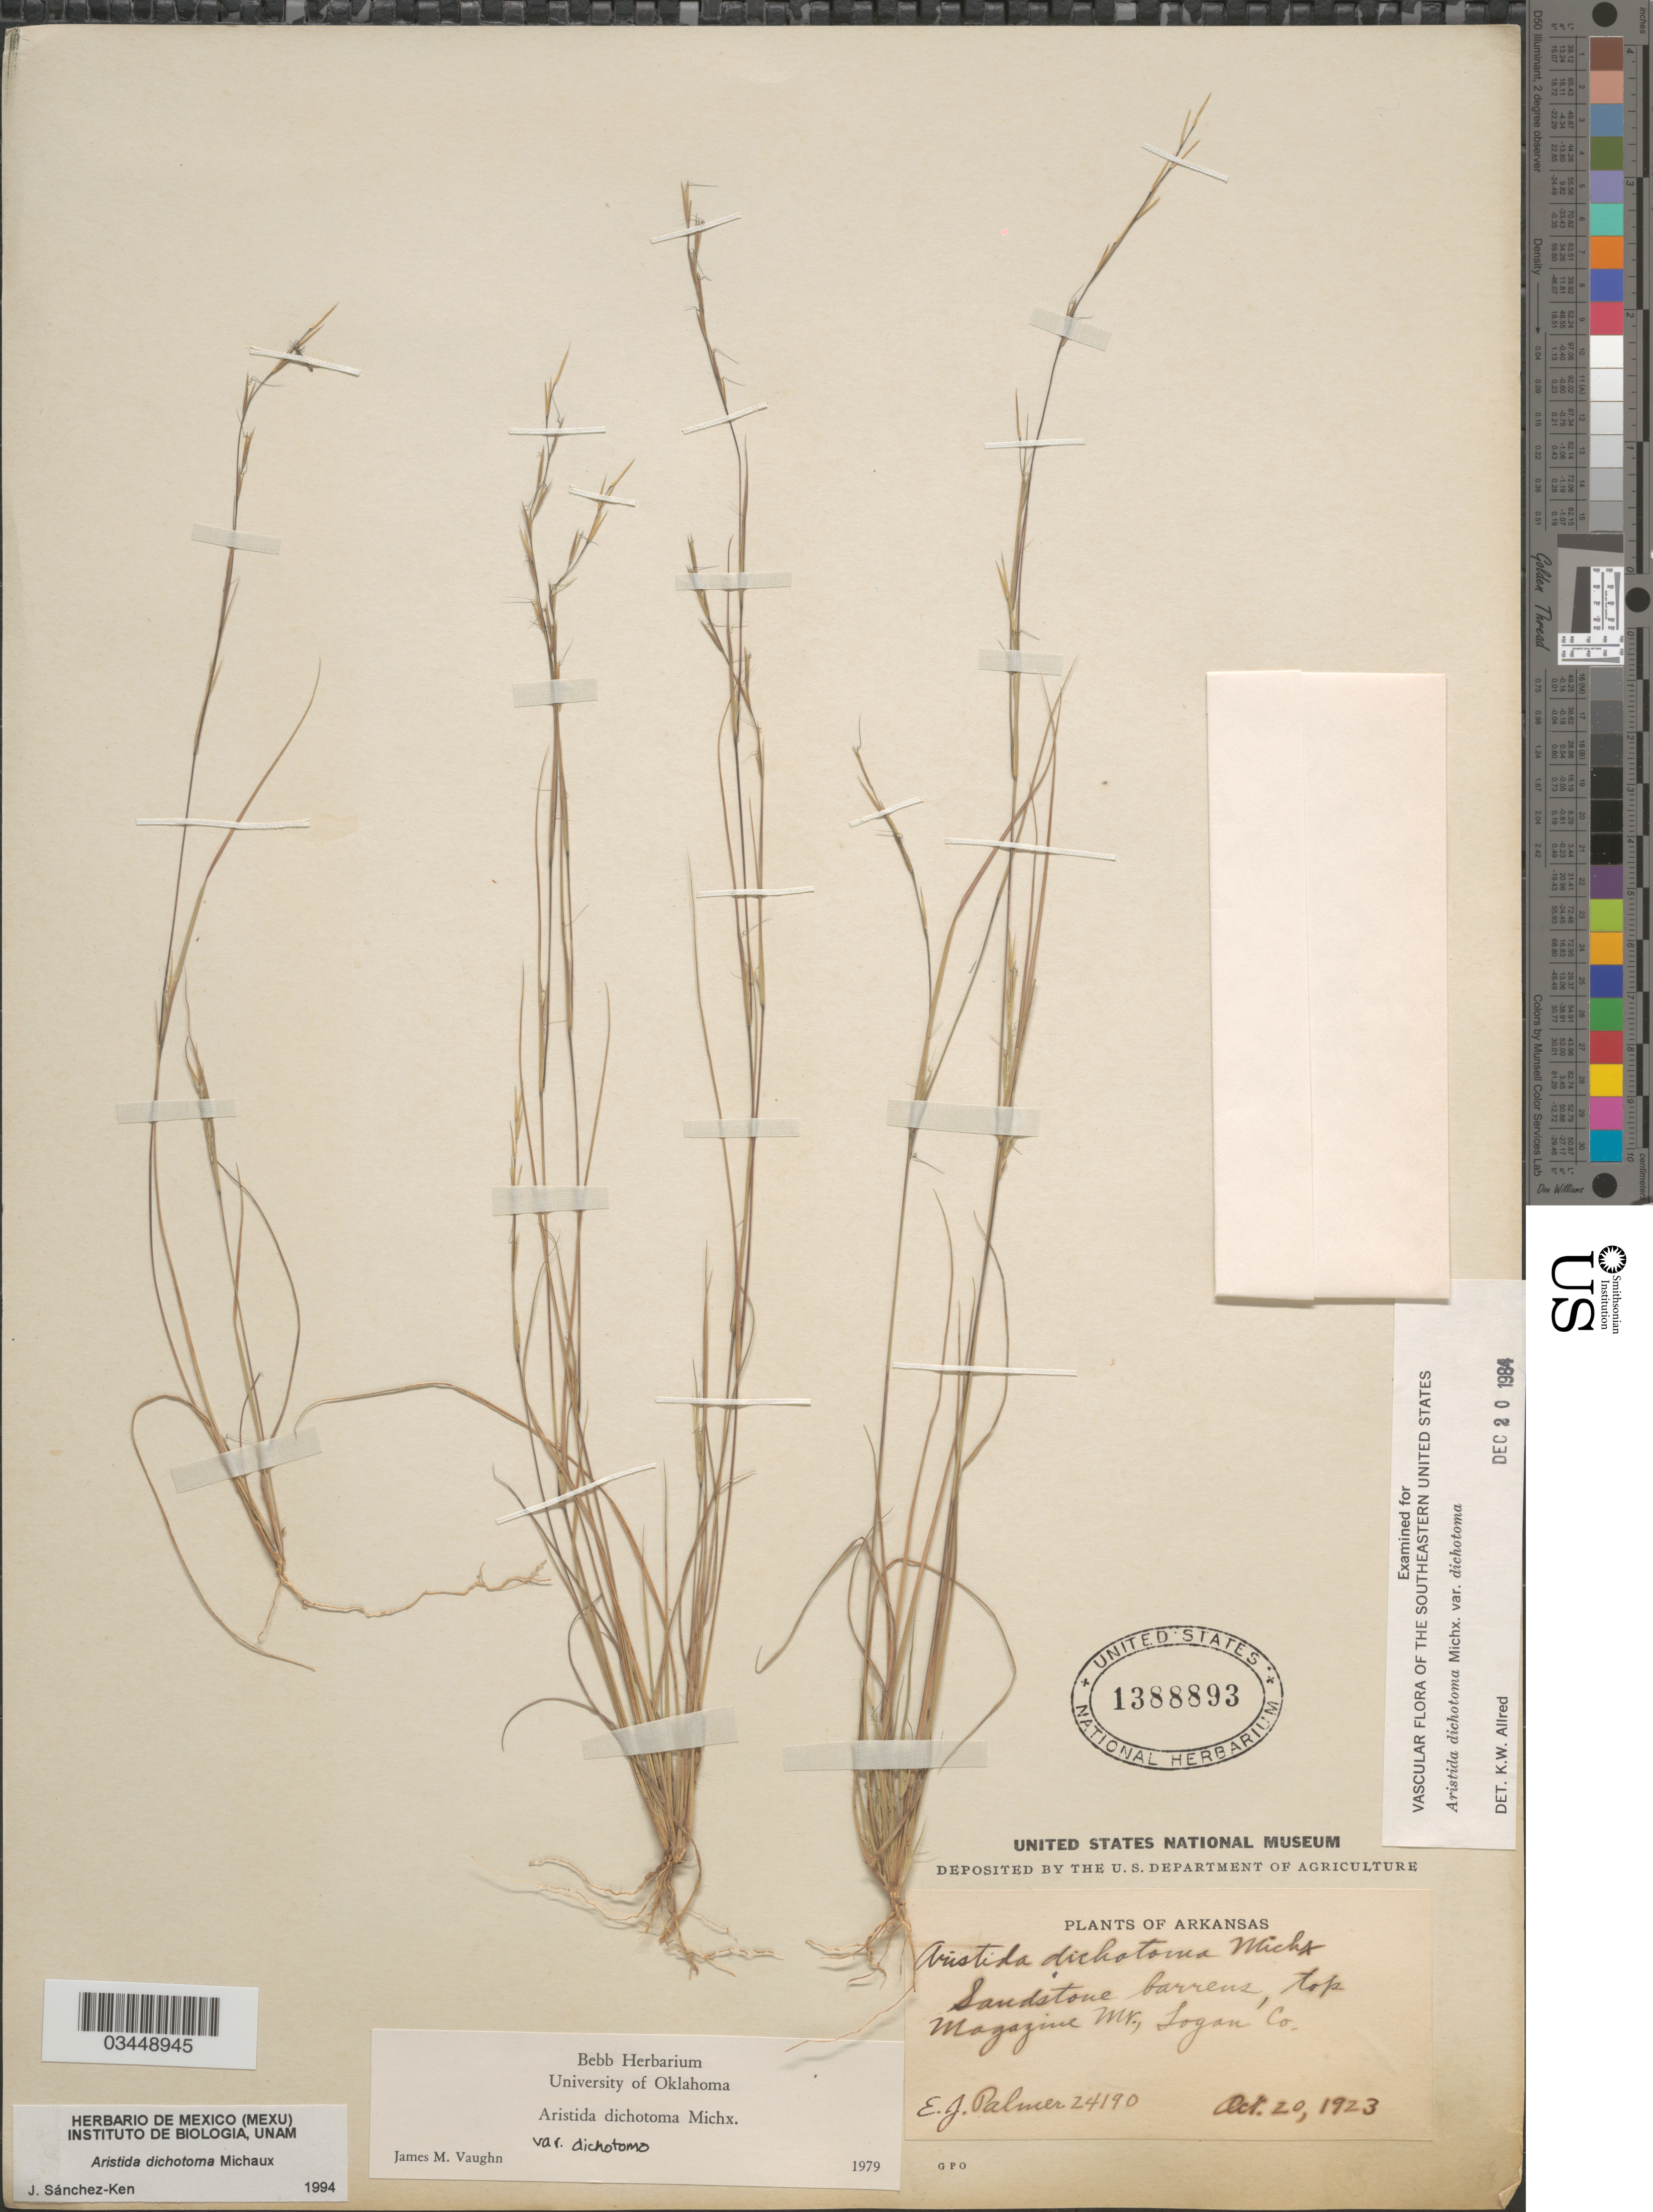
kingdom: Plantae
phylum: Tracheophyta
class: Liliopsida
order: Poales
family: Poaceae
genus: Aristida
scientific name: Aristida dichotoma var. dichotoma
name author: Michx.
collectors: E. J. Palmer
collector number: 24190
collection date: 1923-10-20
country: United States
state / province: Arkansas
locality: Sandstone barrens, top Magazine Mt., Logan Co.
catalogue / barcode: US 1388893